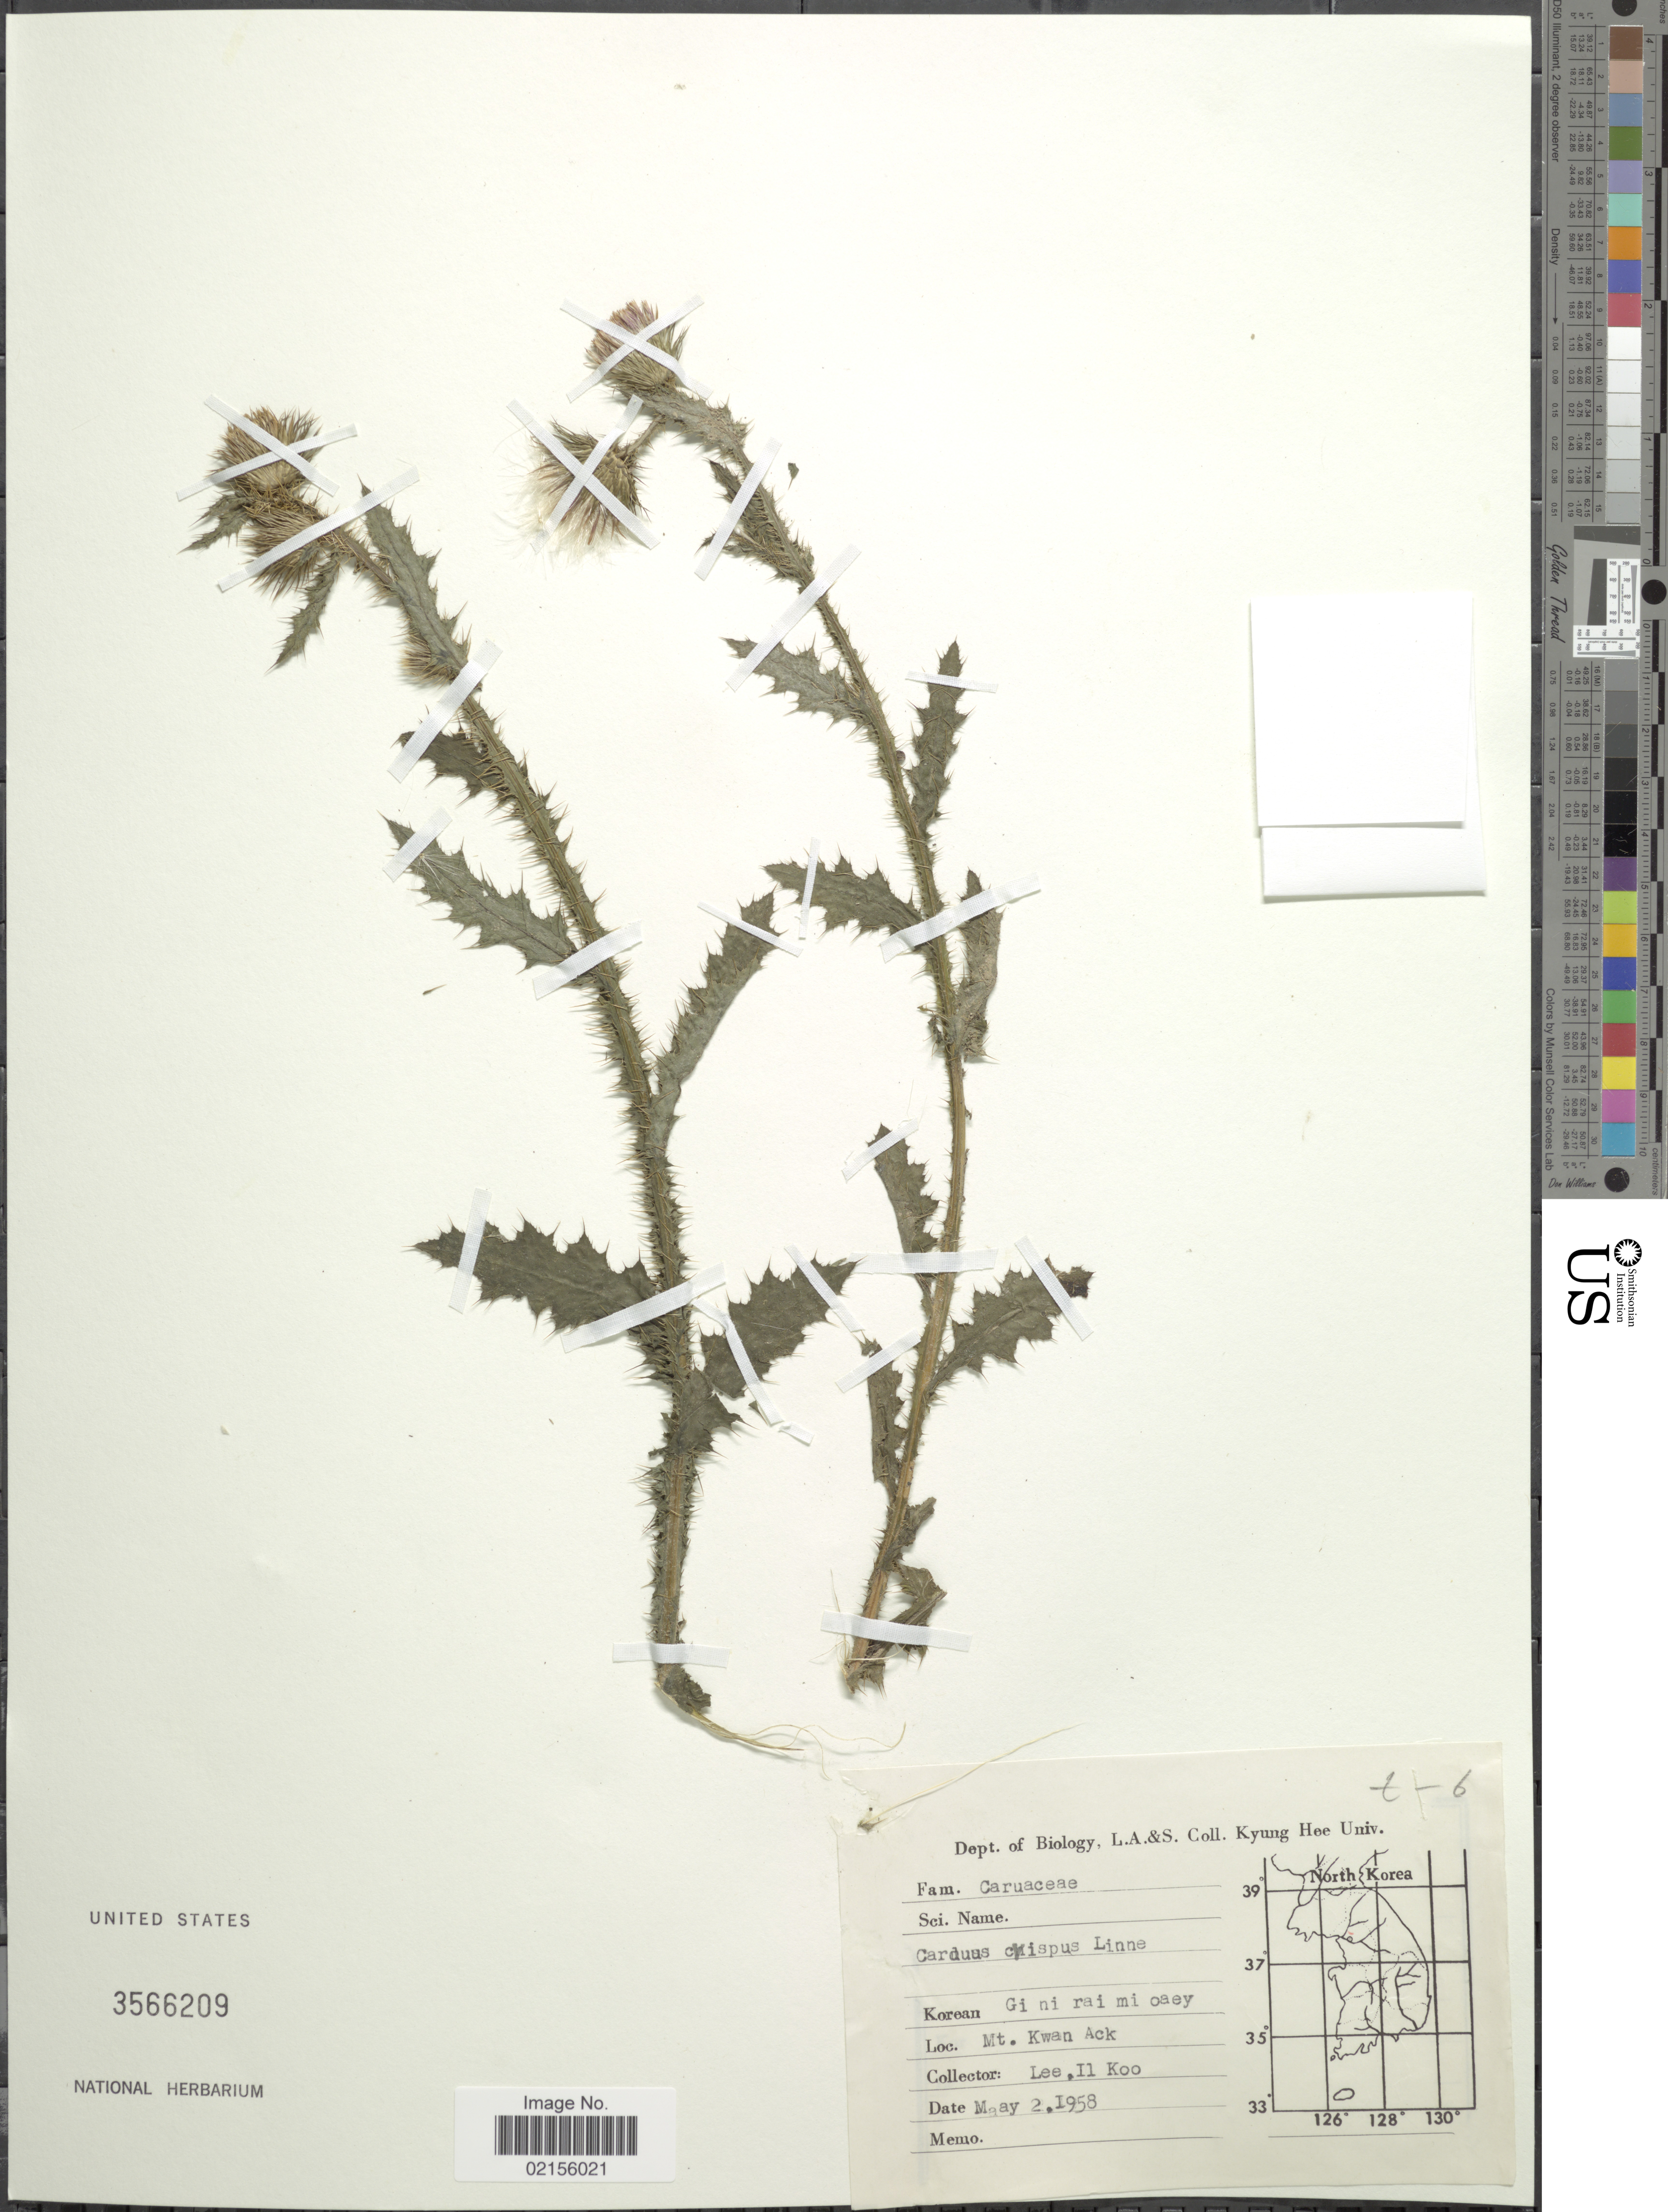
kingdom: Plantae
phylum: Tracheophyta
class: Magnoliopsida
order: Asterales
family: Asteraceae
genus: Carduus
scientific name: Carduus crispus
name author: L.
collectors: I. Lee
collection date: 1958-05-02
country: South Korea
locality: Mt Kwan Ack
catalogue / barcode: US 3566209